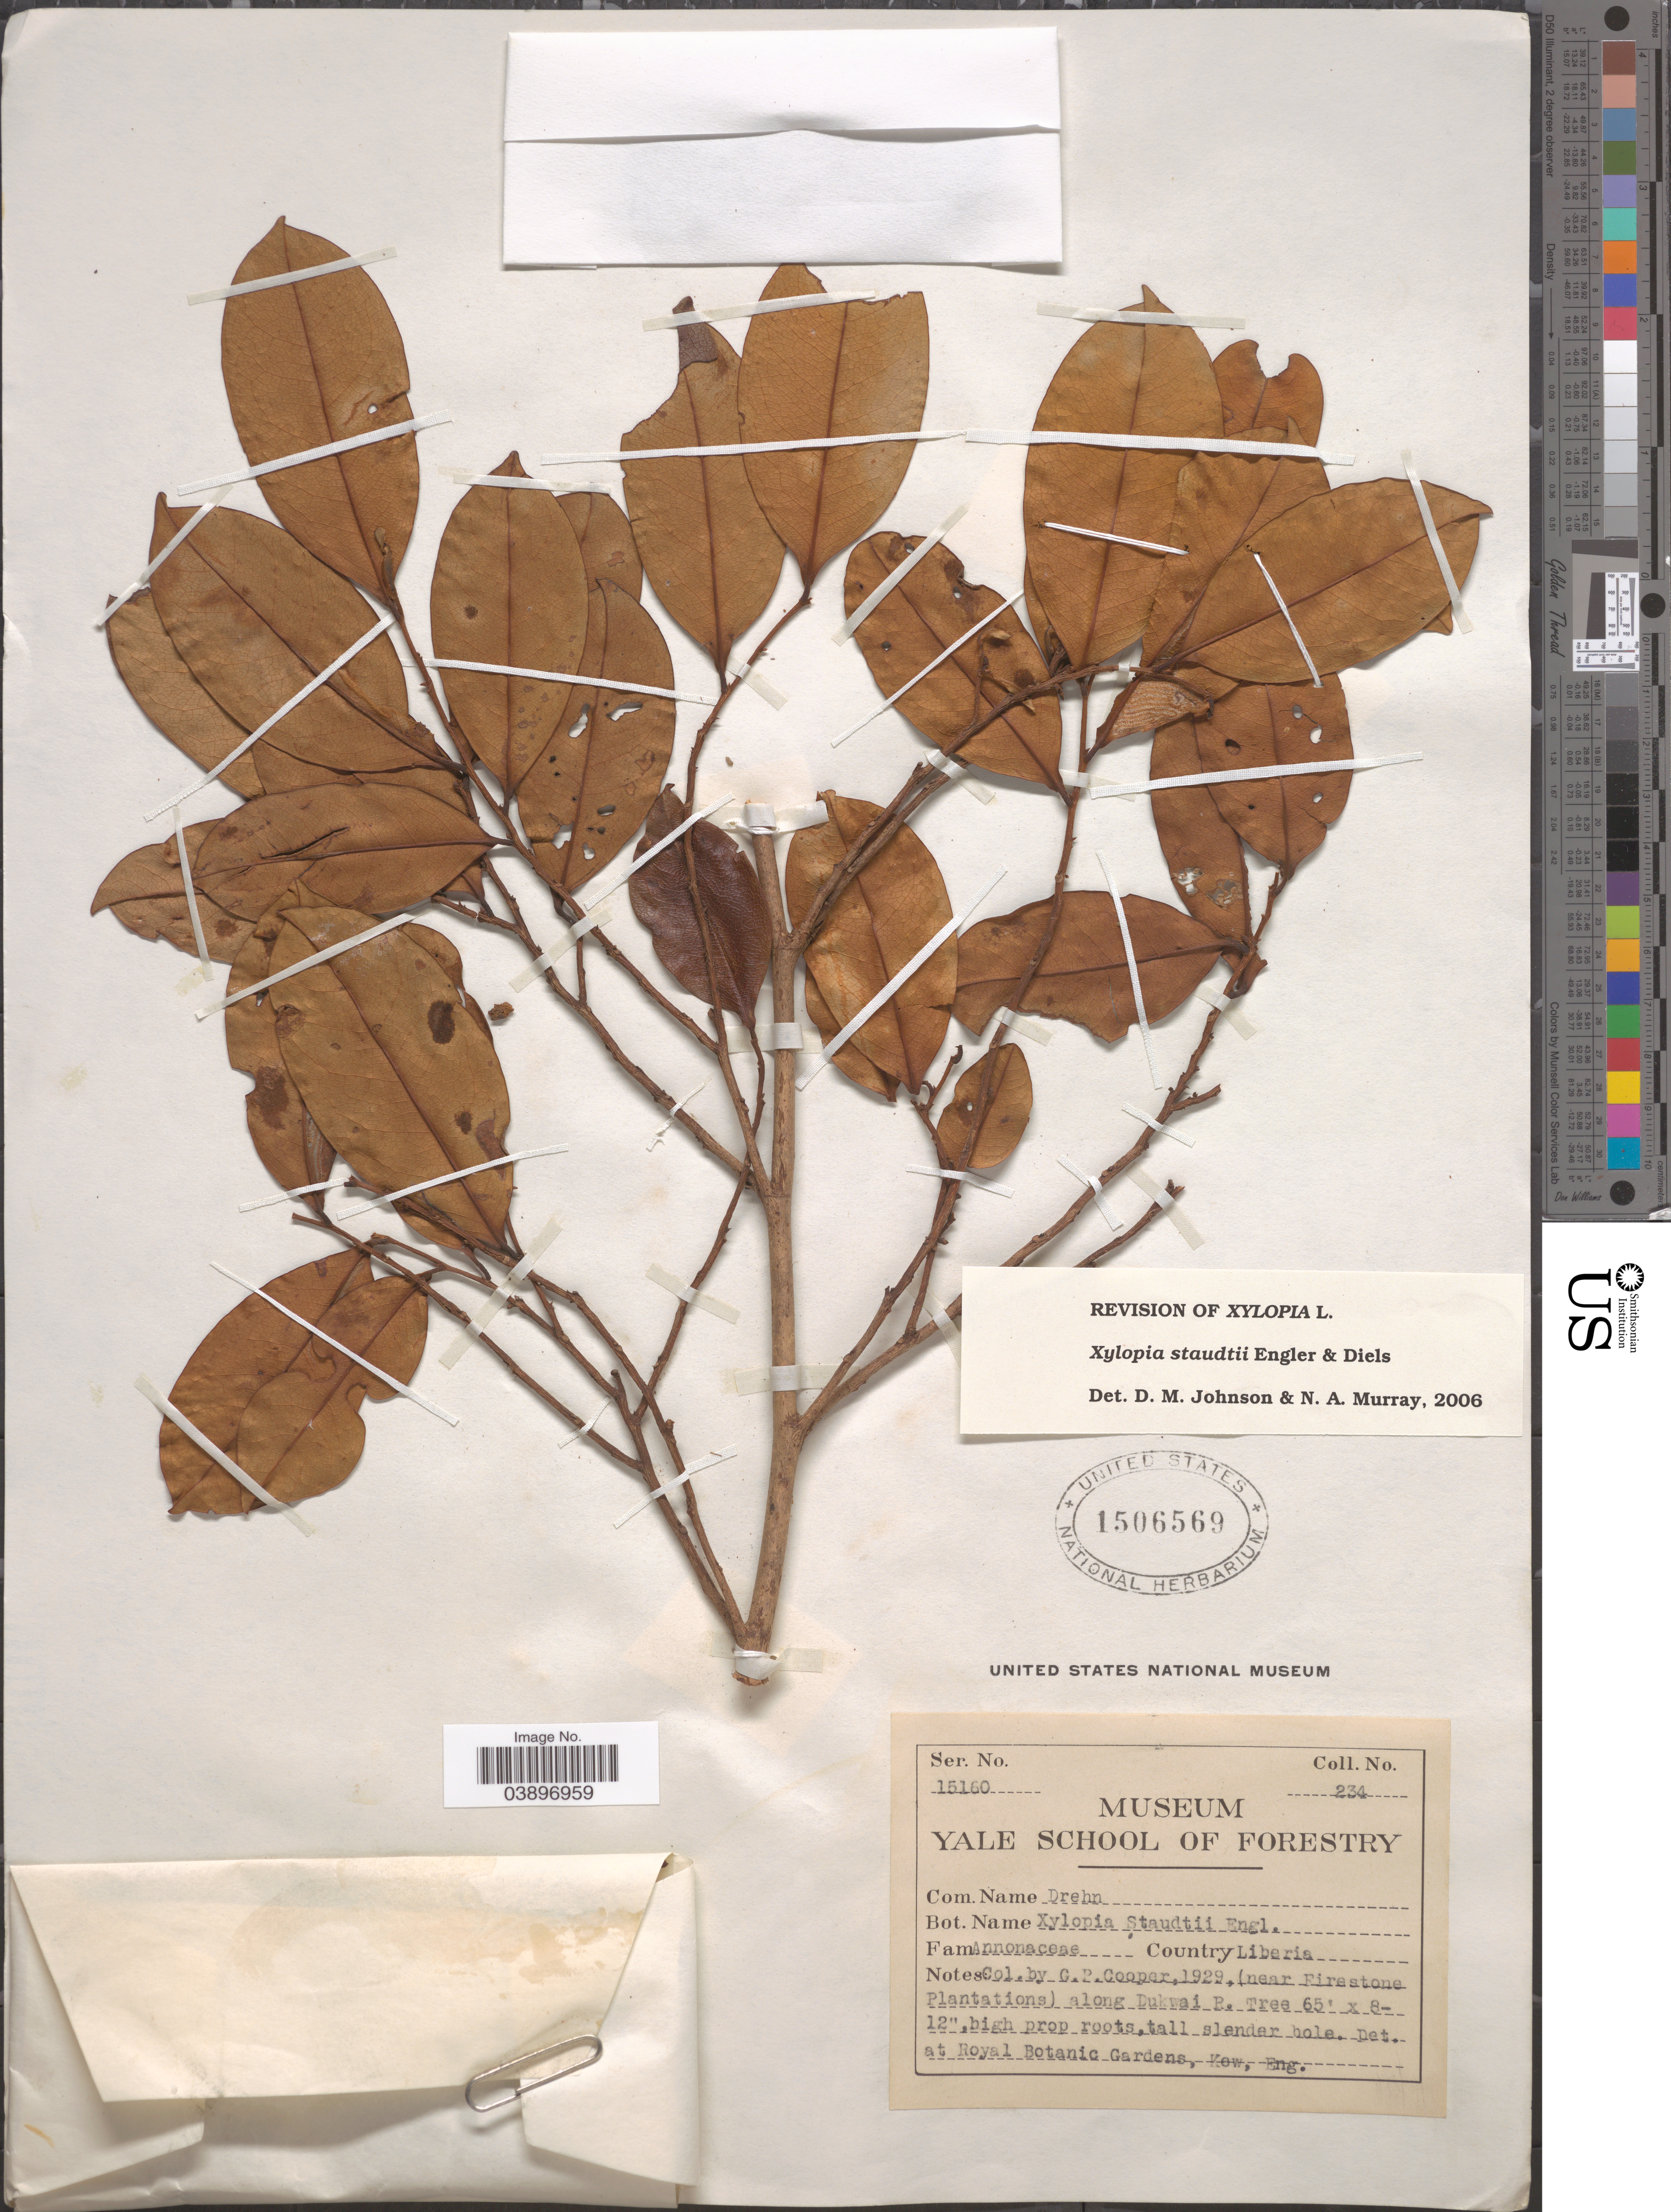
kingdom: Plantae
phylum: Tracheophyta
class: Magnoliopsida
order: Magnoliales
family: Annonaceae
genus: Xylopia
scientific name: Xylopia staudtii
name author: Engl. & Diels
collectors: G. Cooper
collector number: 234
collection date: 1929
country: Liberia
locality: (Near Firestone Plantations) along Dukwai R.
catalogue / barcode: US 1506569